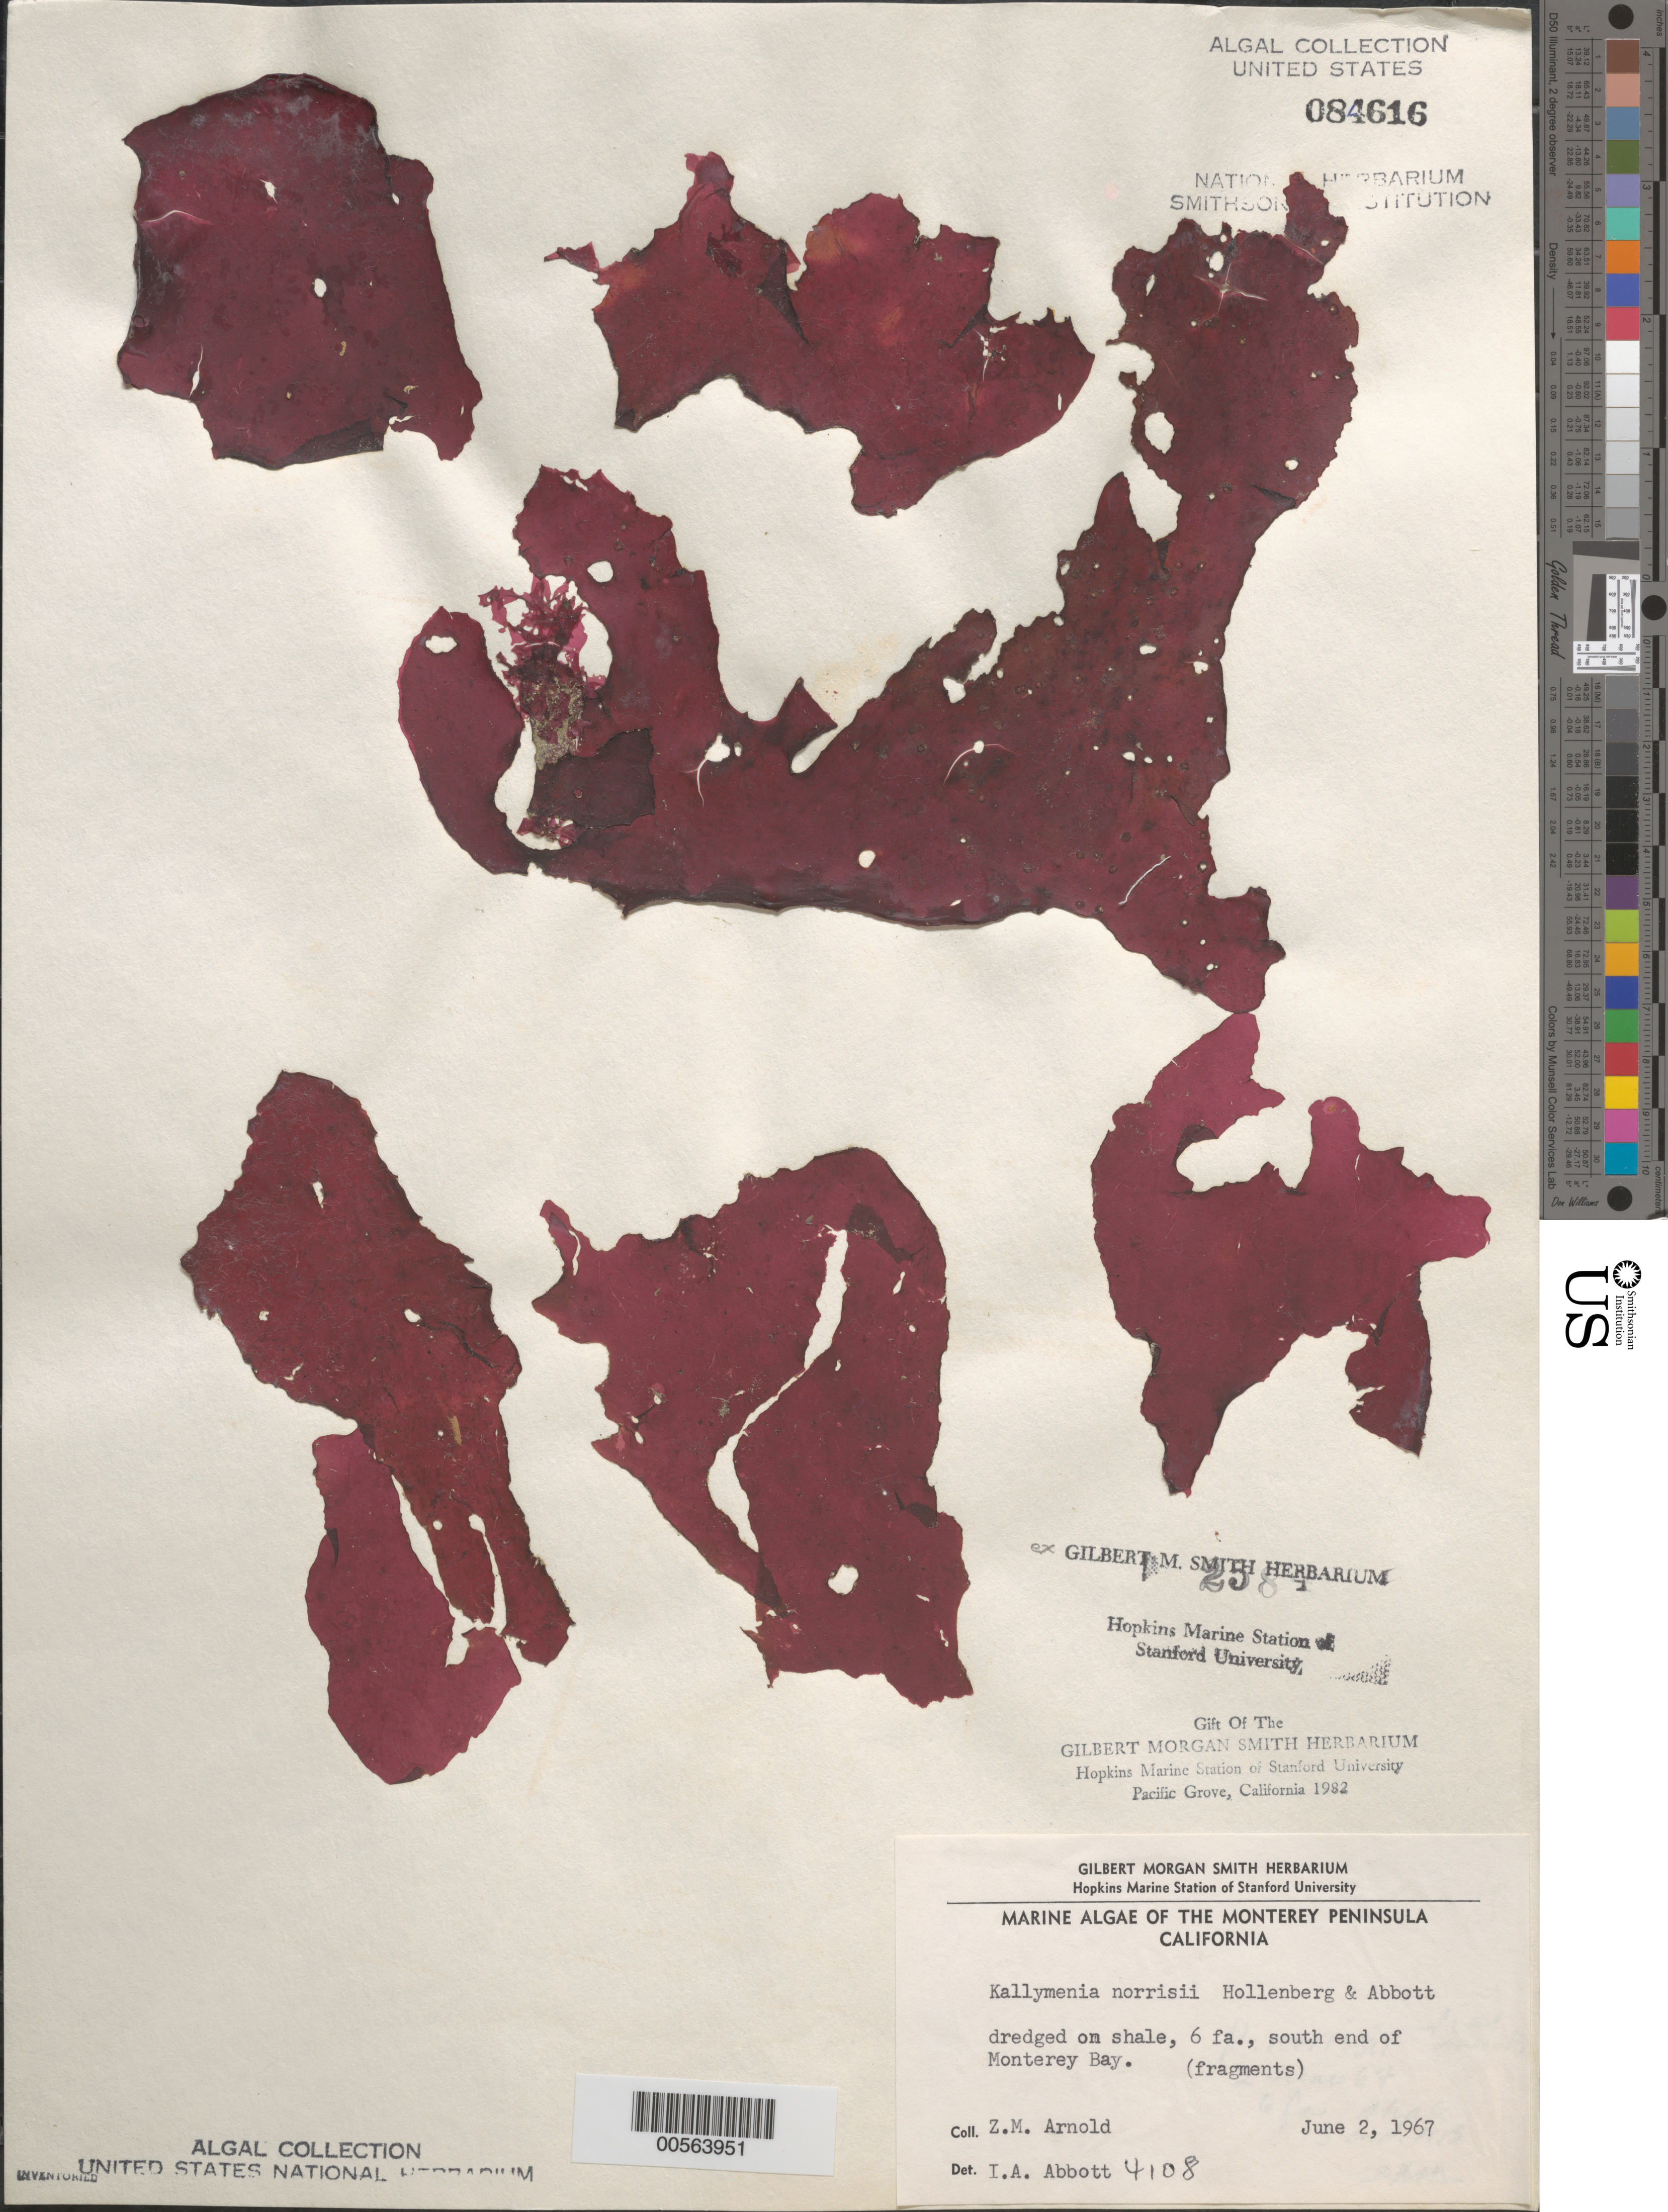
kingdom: Plantae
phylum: Rhodophyta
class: Florideophyceae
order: Gigartinales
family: Kallymeniaceae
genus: Kallymenia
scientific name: Kallymenia norrisii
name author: Hollenb. & I.A. Abbott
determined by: Abbott, Isabella A.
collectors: Z. M. Arnold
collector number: IAA 4108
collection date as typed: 02 Jun 1967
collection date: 1967-06-02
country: United States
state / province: California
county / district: Monterey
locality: Monterey Bay, south end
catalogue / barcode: US 84616